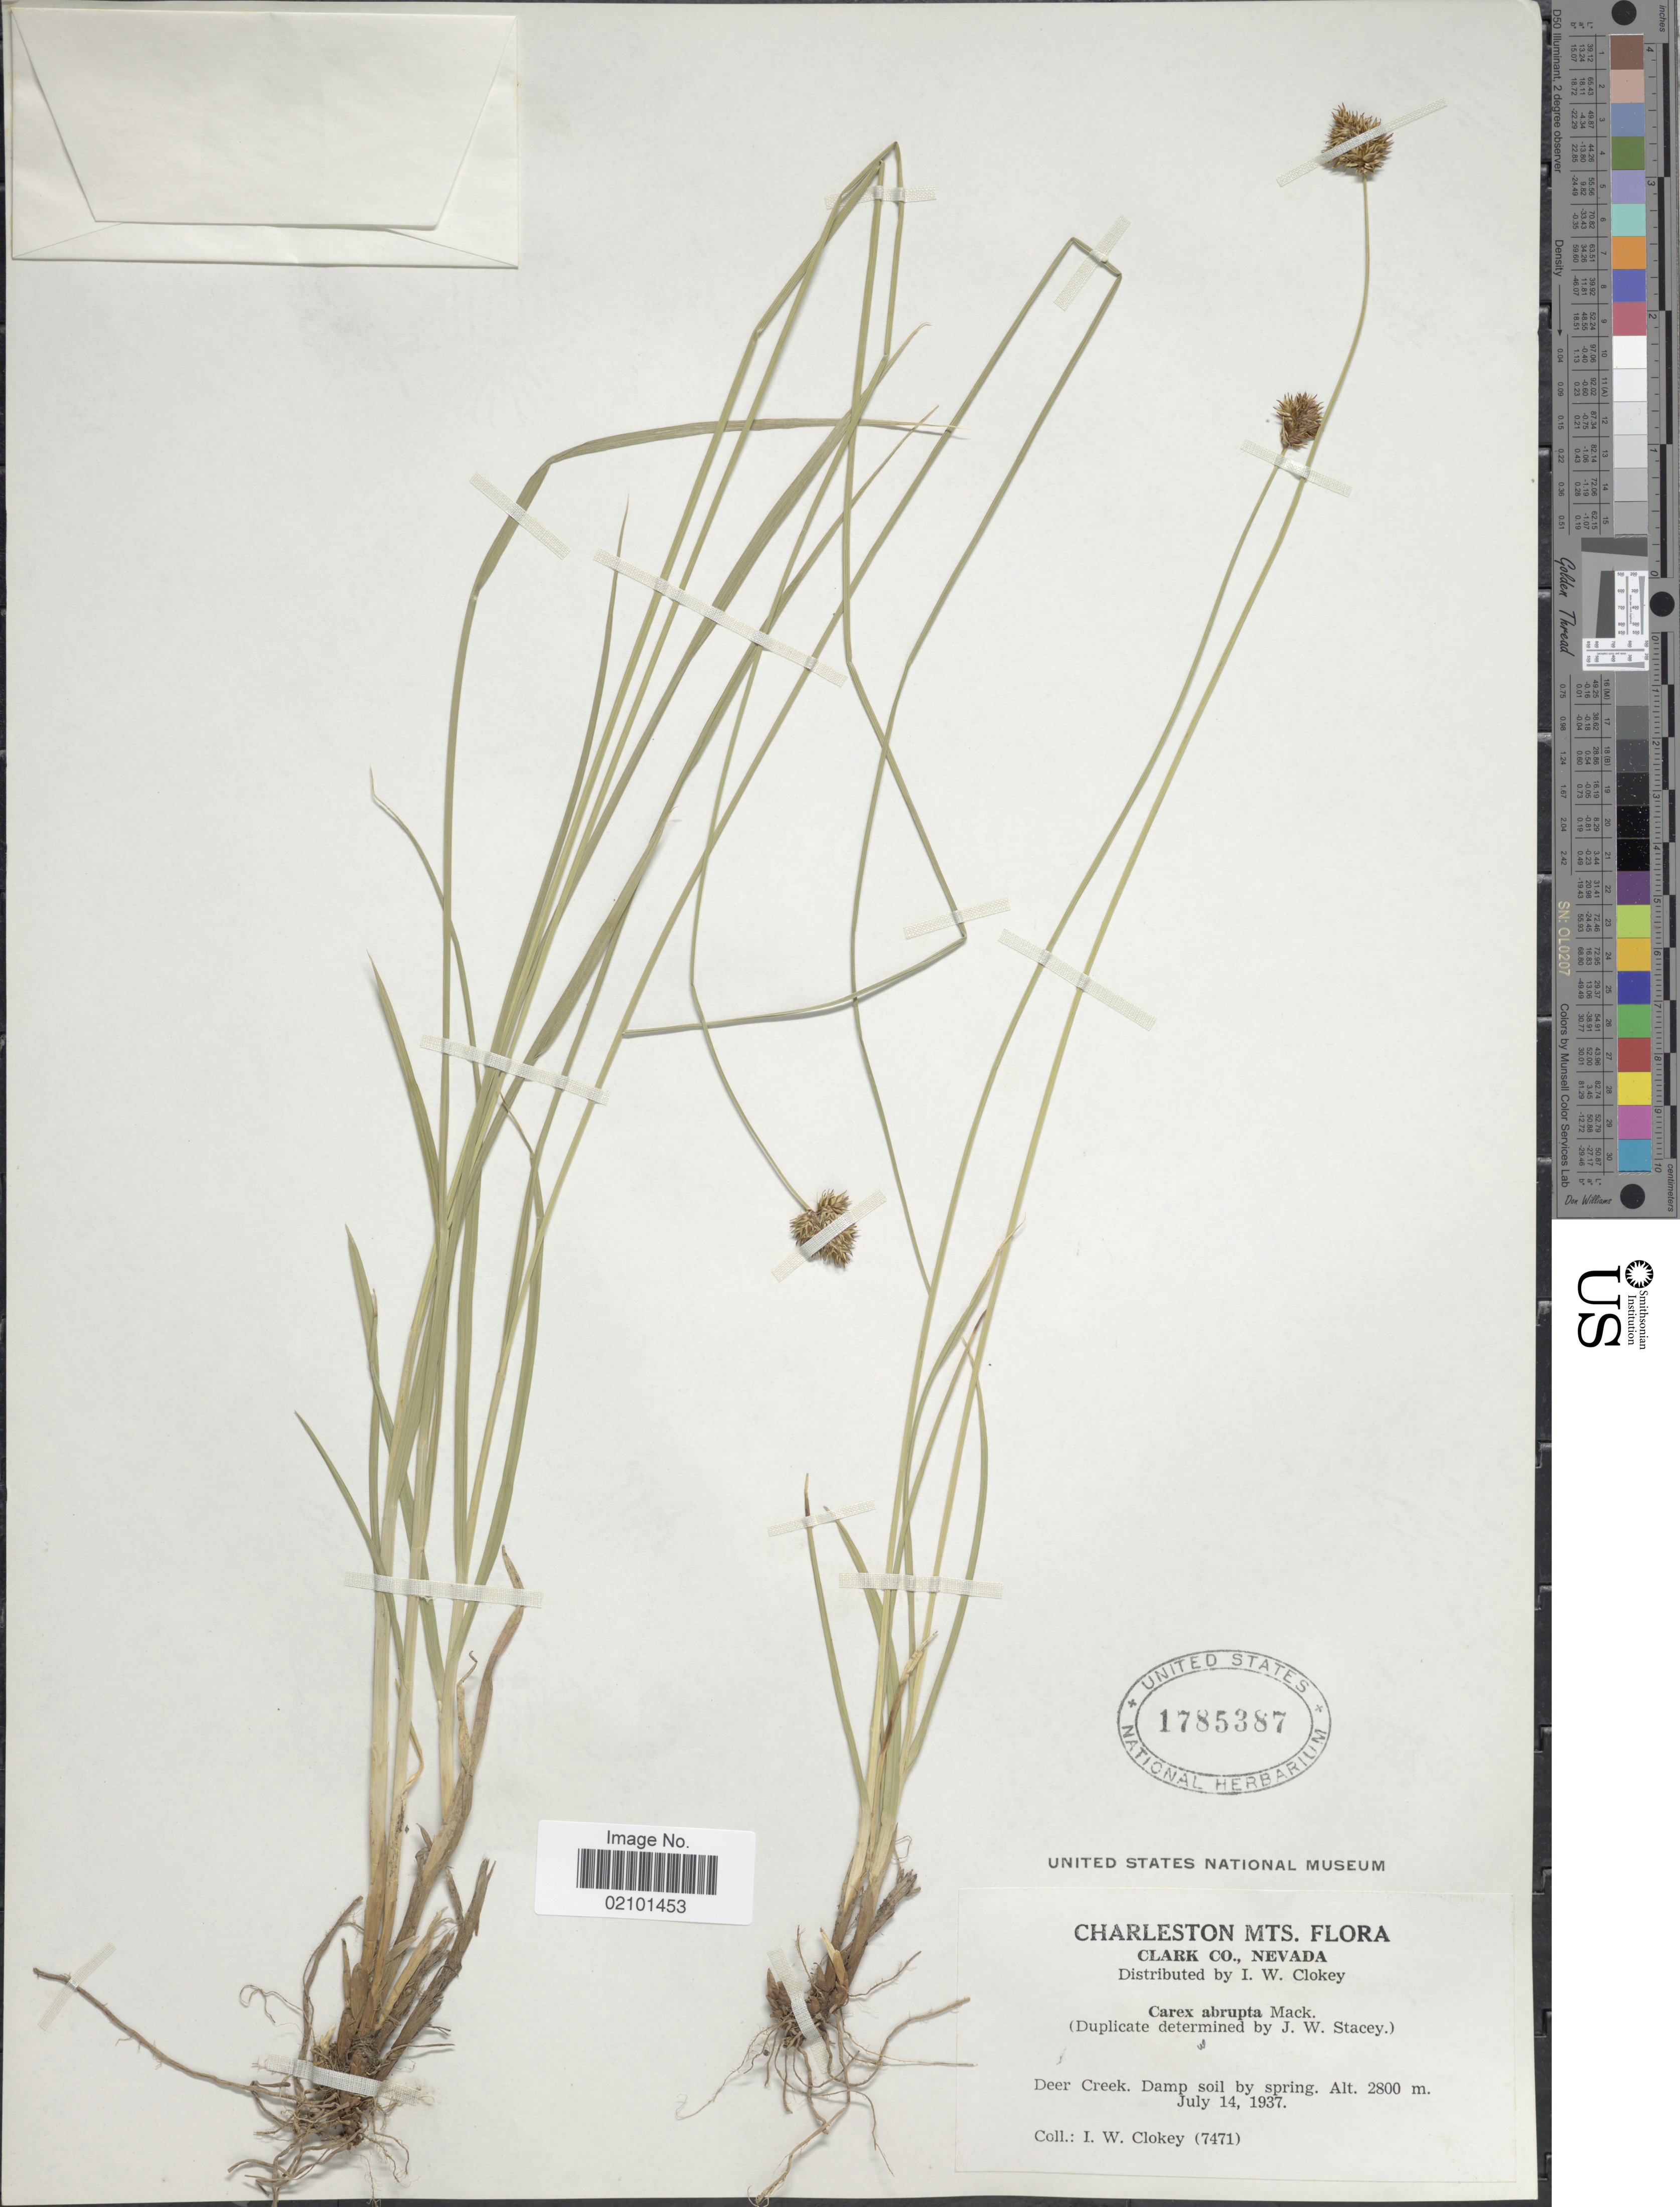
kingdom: Plantae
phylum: Tracheophyta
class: Liliopsida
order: Poales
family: Cyperaceae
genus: Carex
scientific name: Carex abrupta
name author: Mack.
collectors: I. W. Clokey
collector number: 7471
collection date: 1937-07-14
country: United States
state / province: Nevada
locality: Charleston Mts. Clark Co.Deer Creek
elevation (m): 2800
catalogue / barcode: US 1785387